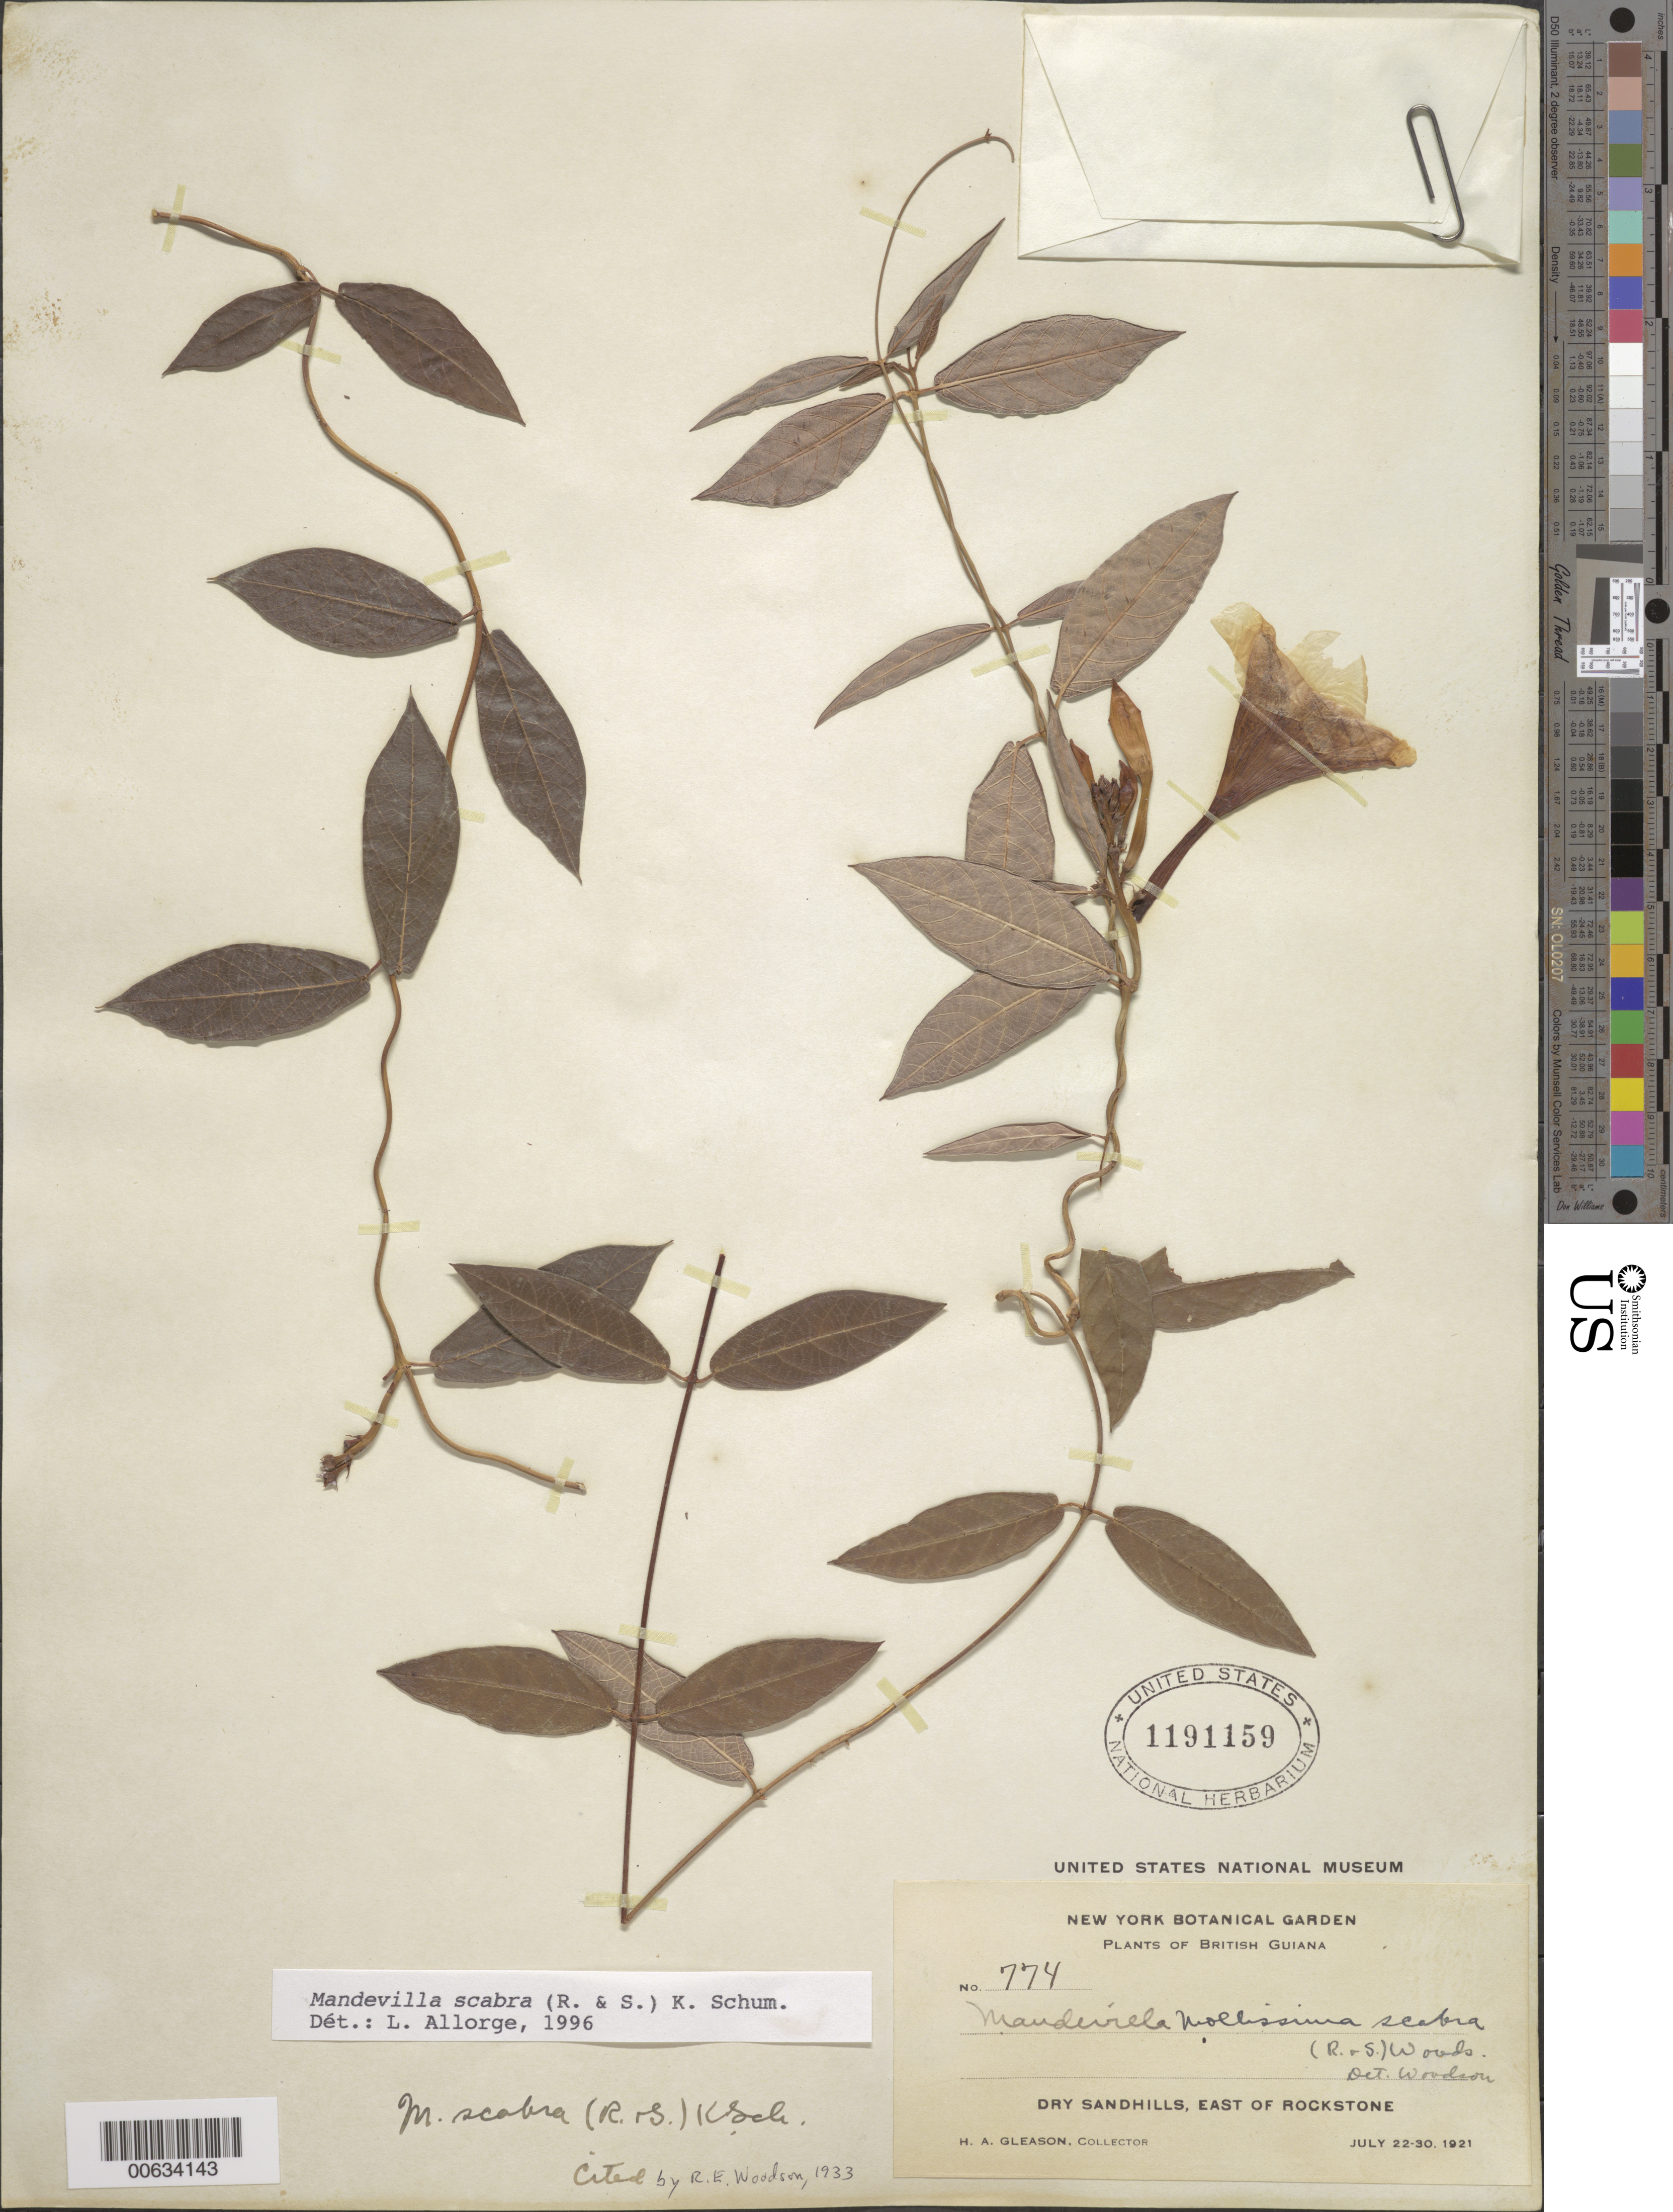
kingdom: Plantae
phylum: Tracheophyta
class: Magnoliopsida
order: Gentianales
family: Apocynaceae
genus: Mandevilla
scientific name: Mandevilla scabra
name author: (Hoffmanns. ex Roem. & Schult.) K. Schum.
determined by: Allorge, L.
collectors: H. A. Gleason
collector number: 774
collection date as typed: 22-Jul-21 to 30-Jul-21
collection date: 1921-07-22/1921-07-30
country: Guyana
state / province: U. Demerara-Berbice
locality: Rockstone, E of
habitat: Dry sandhills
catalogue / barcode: US 1191159